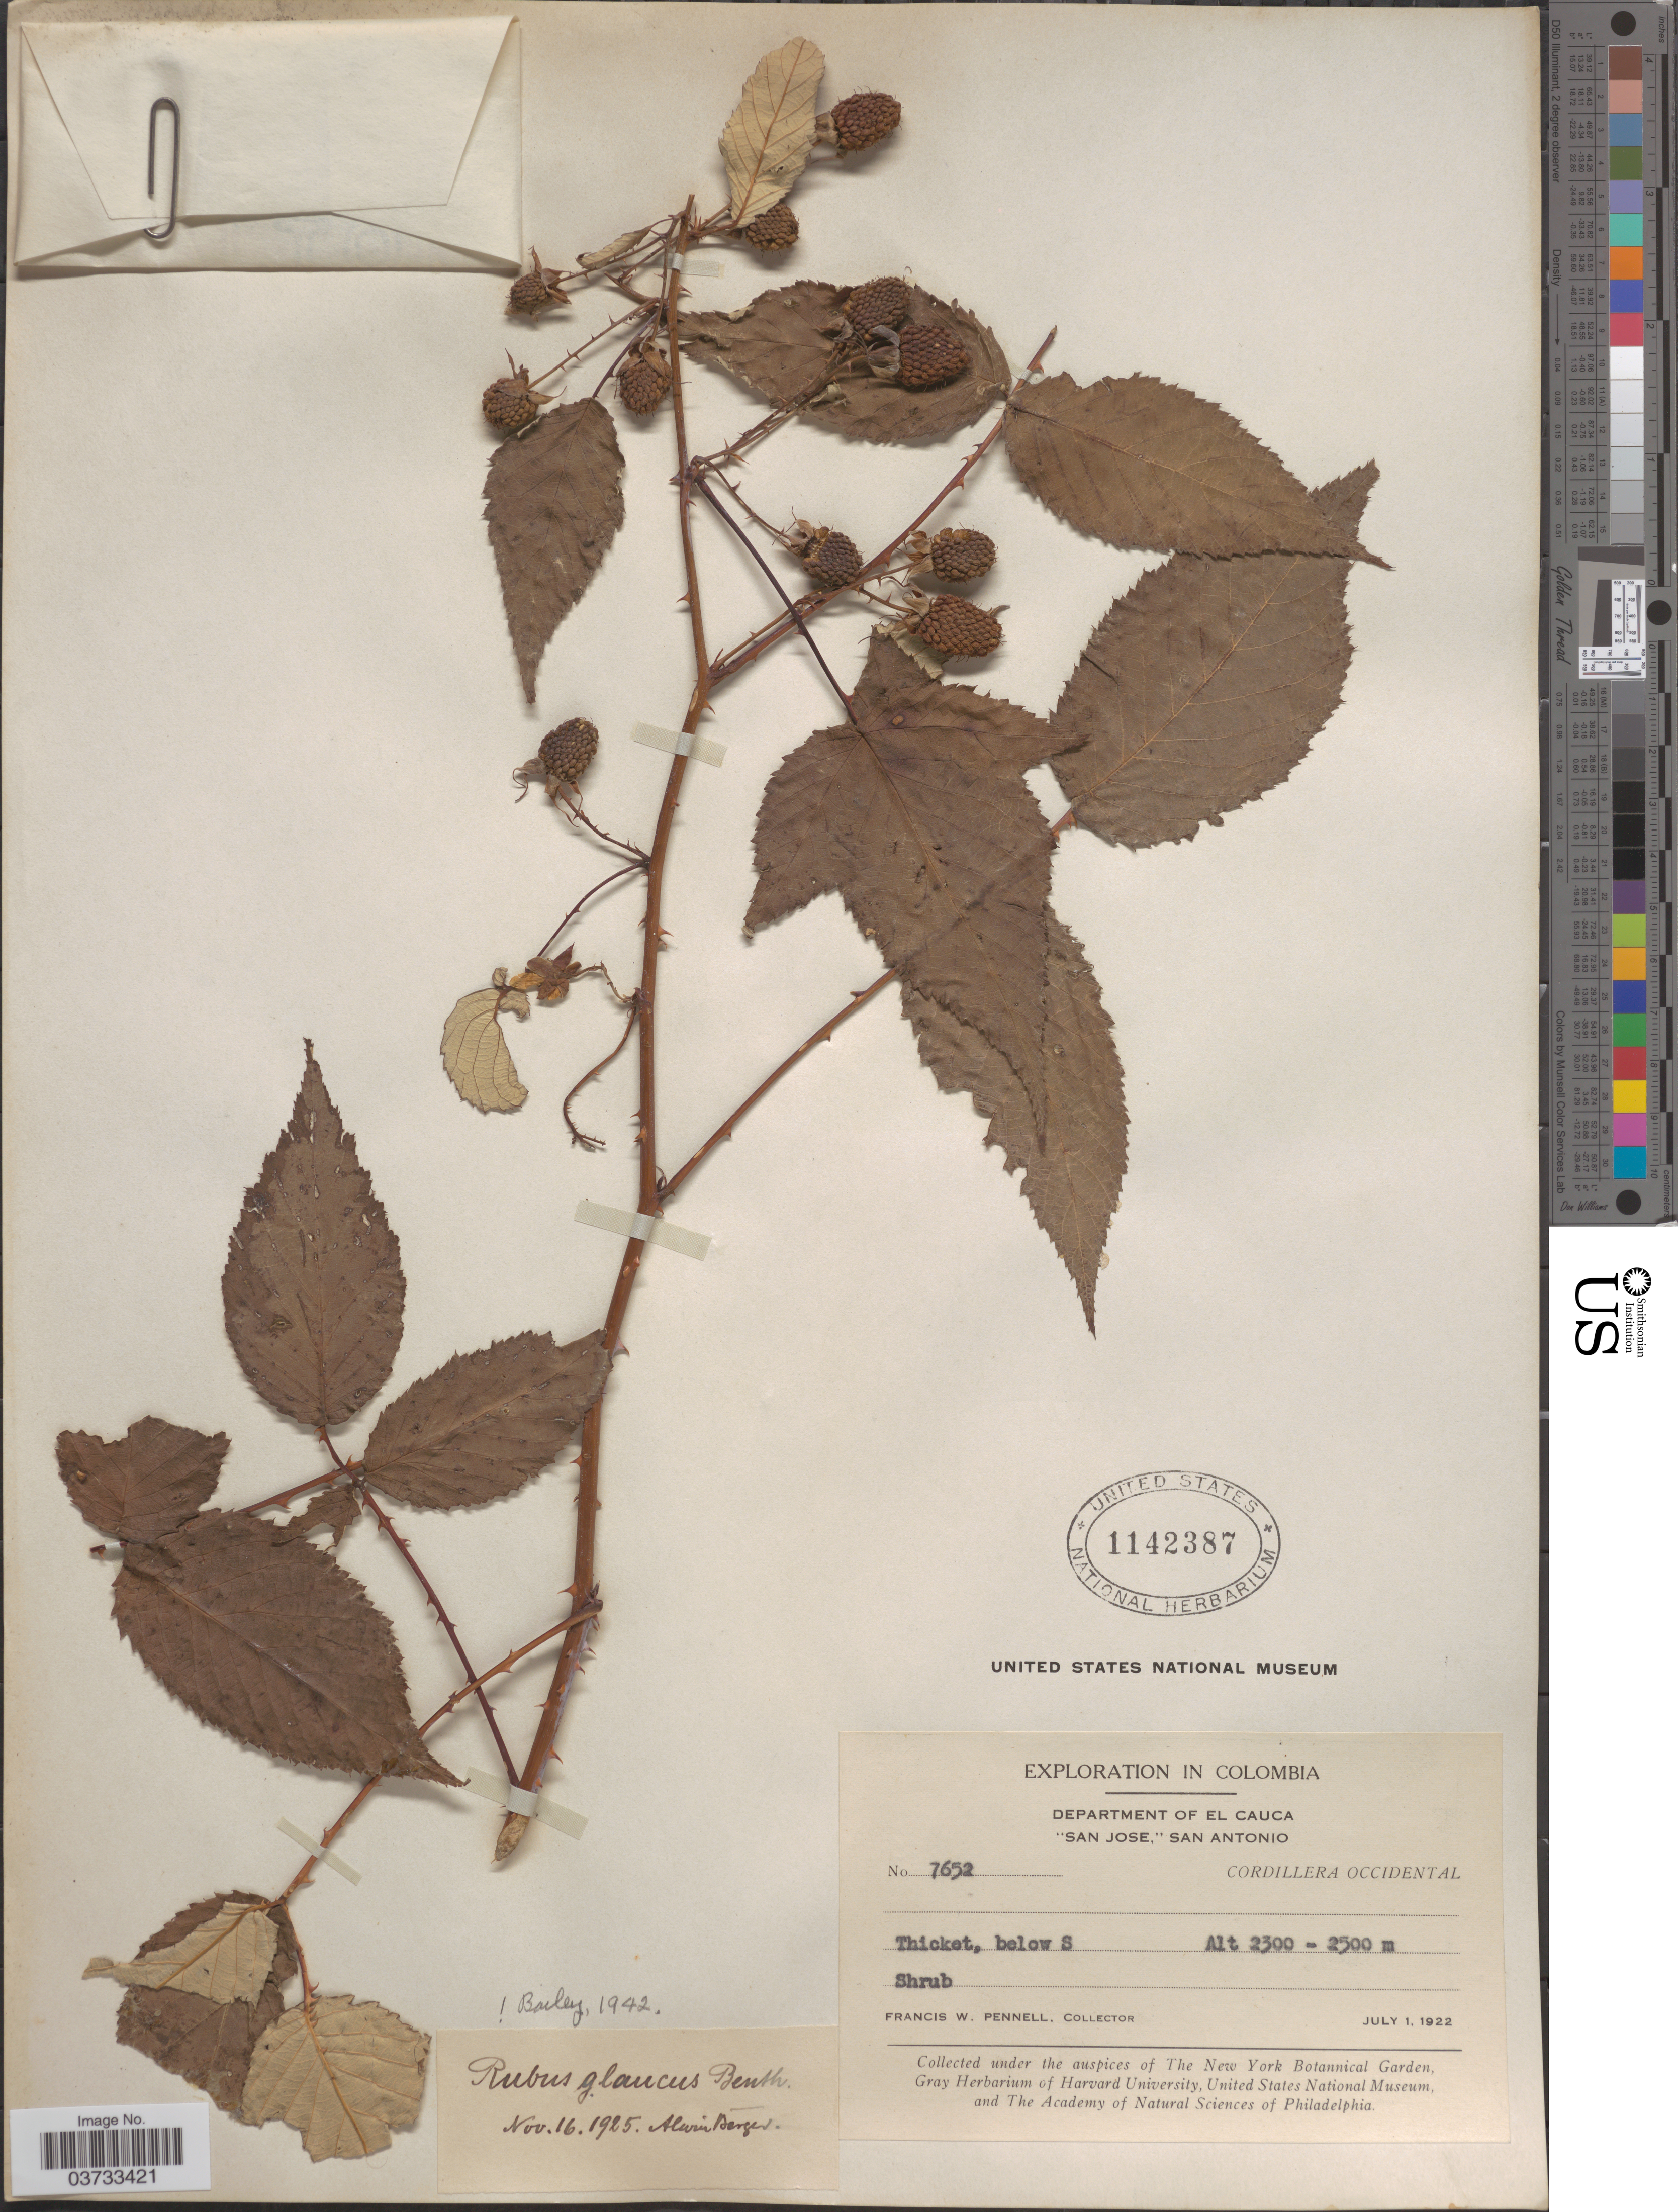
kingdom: Plantae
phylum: Tracheophyta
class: Magnoliopsida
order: Rosales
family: Rosaceae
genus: Rubus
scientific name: Rubus glaucus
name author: Benth.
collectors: F. W. Pennell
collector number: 7652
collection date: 1922-07-01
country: Colombia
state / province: Cauca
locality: Department of El Cauca. "San Jose," San Antonio. Cordillera Occidental.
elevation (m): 2300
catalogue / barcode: US 1142387